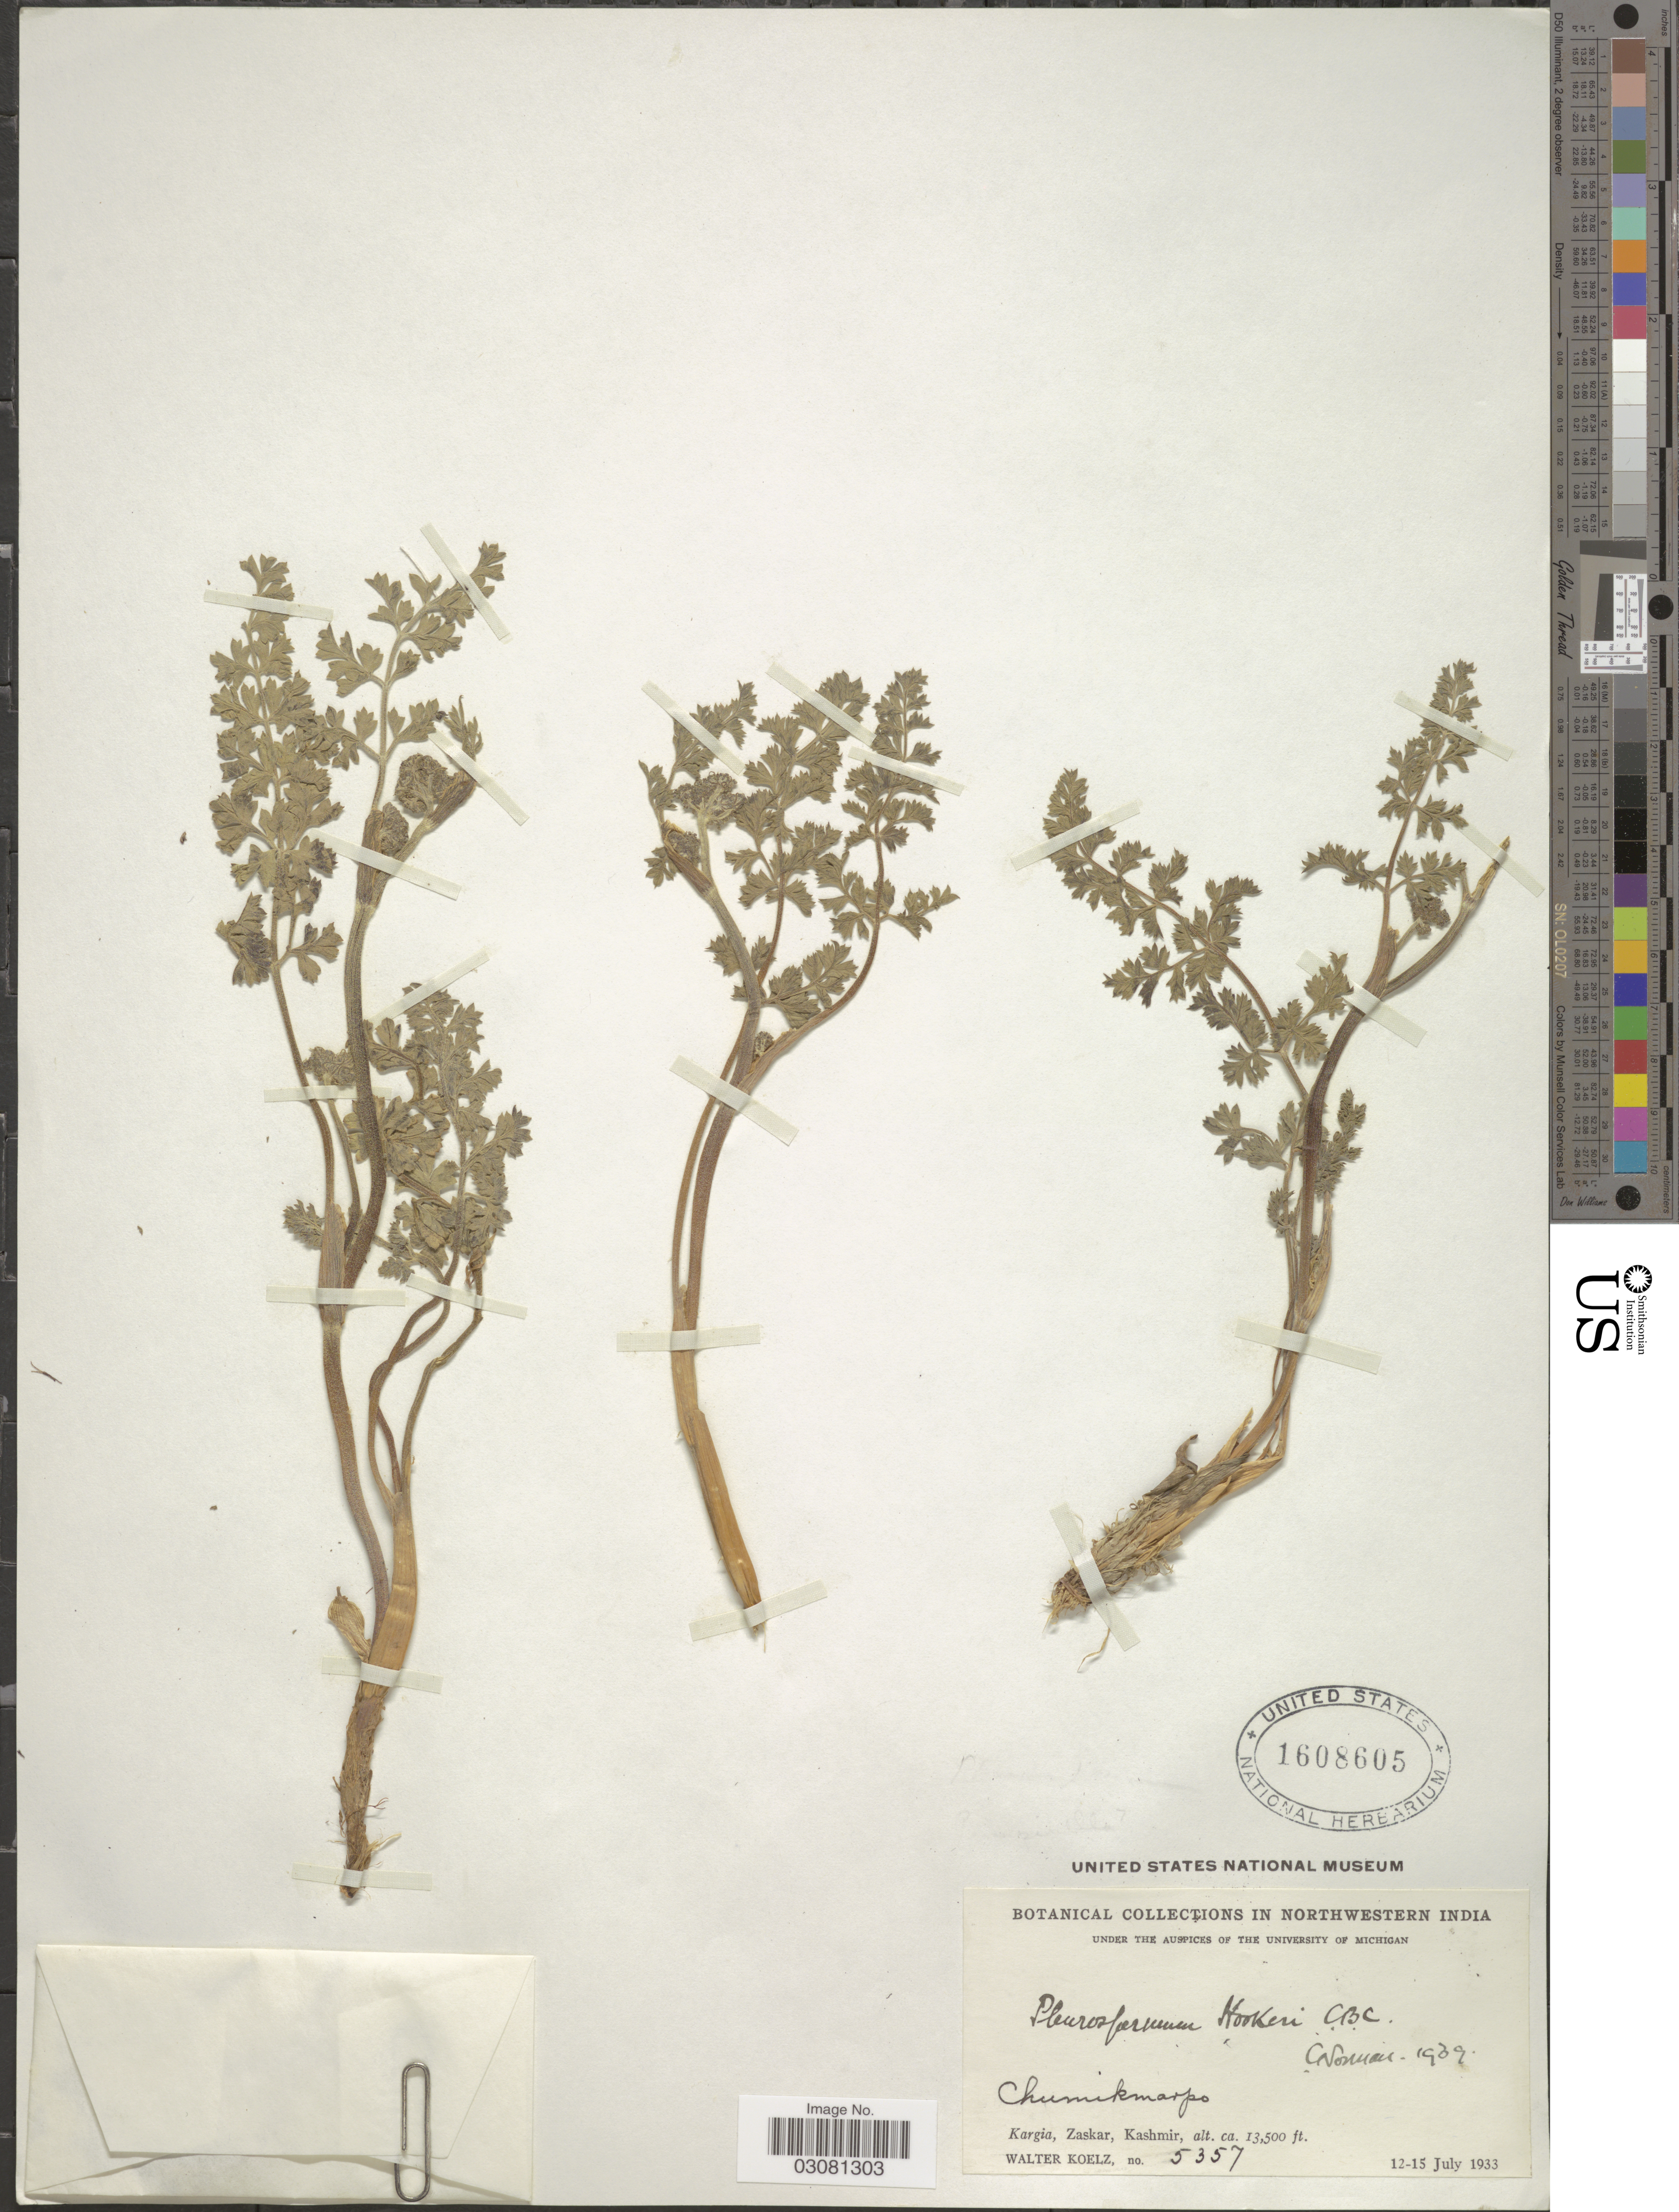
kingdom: Plantae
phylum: Tracheophyta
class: Magnoliopsida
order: Apiales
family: Apiaceae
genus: Pleurospermum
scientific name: Pleurospermum hookeri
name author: C.B. Clarke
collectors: W. N. Koelz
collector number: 5357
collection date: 1933-07-12/1933-07-15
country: India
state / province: Jammu and Kashmir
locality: Northwestern India. Chumikmarpo. Kargia, Zaskar, Kashmir.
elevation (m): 4115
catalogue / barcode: US 1608605